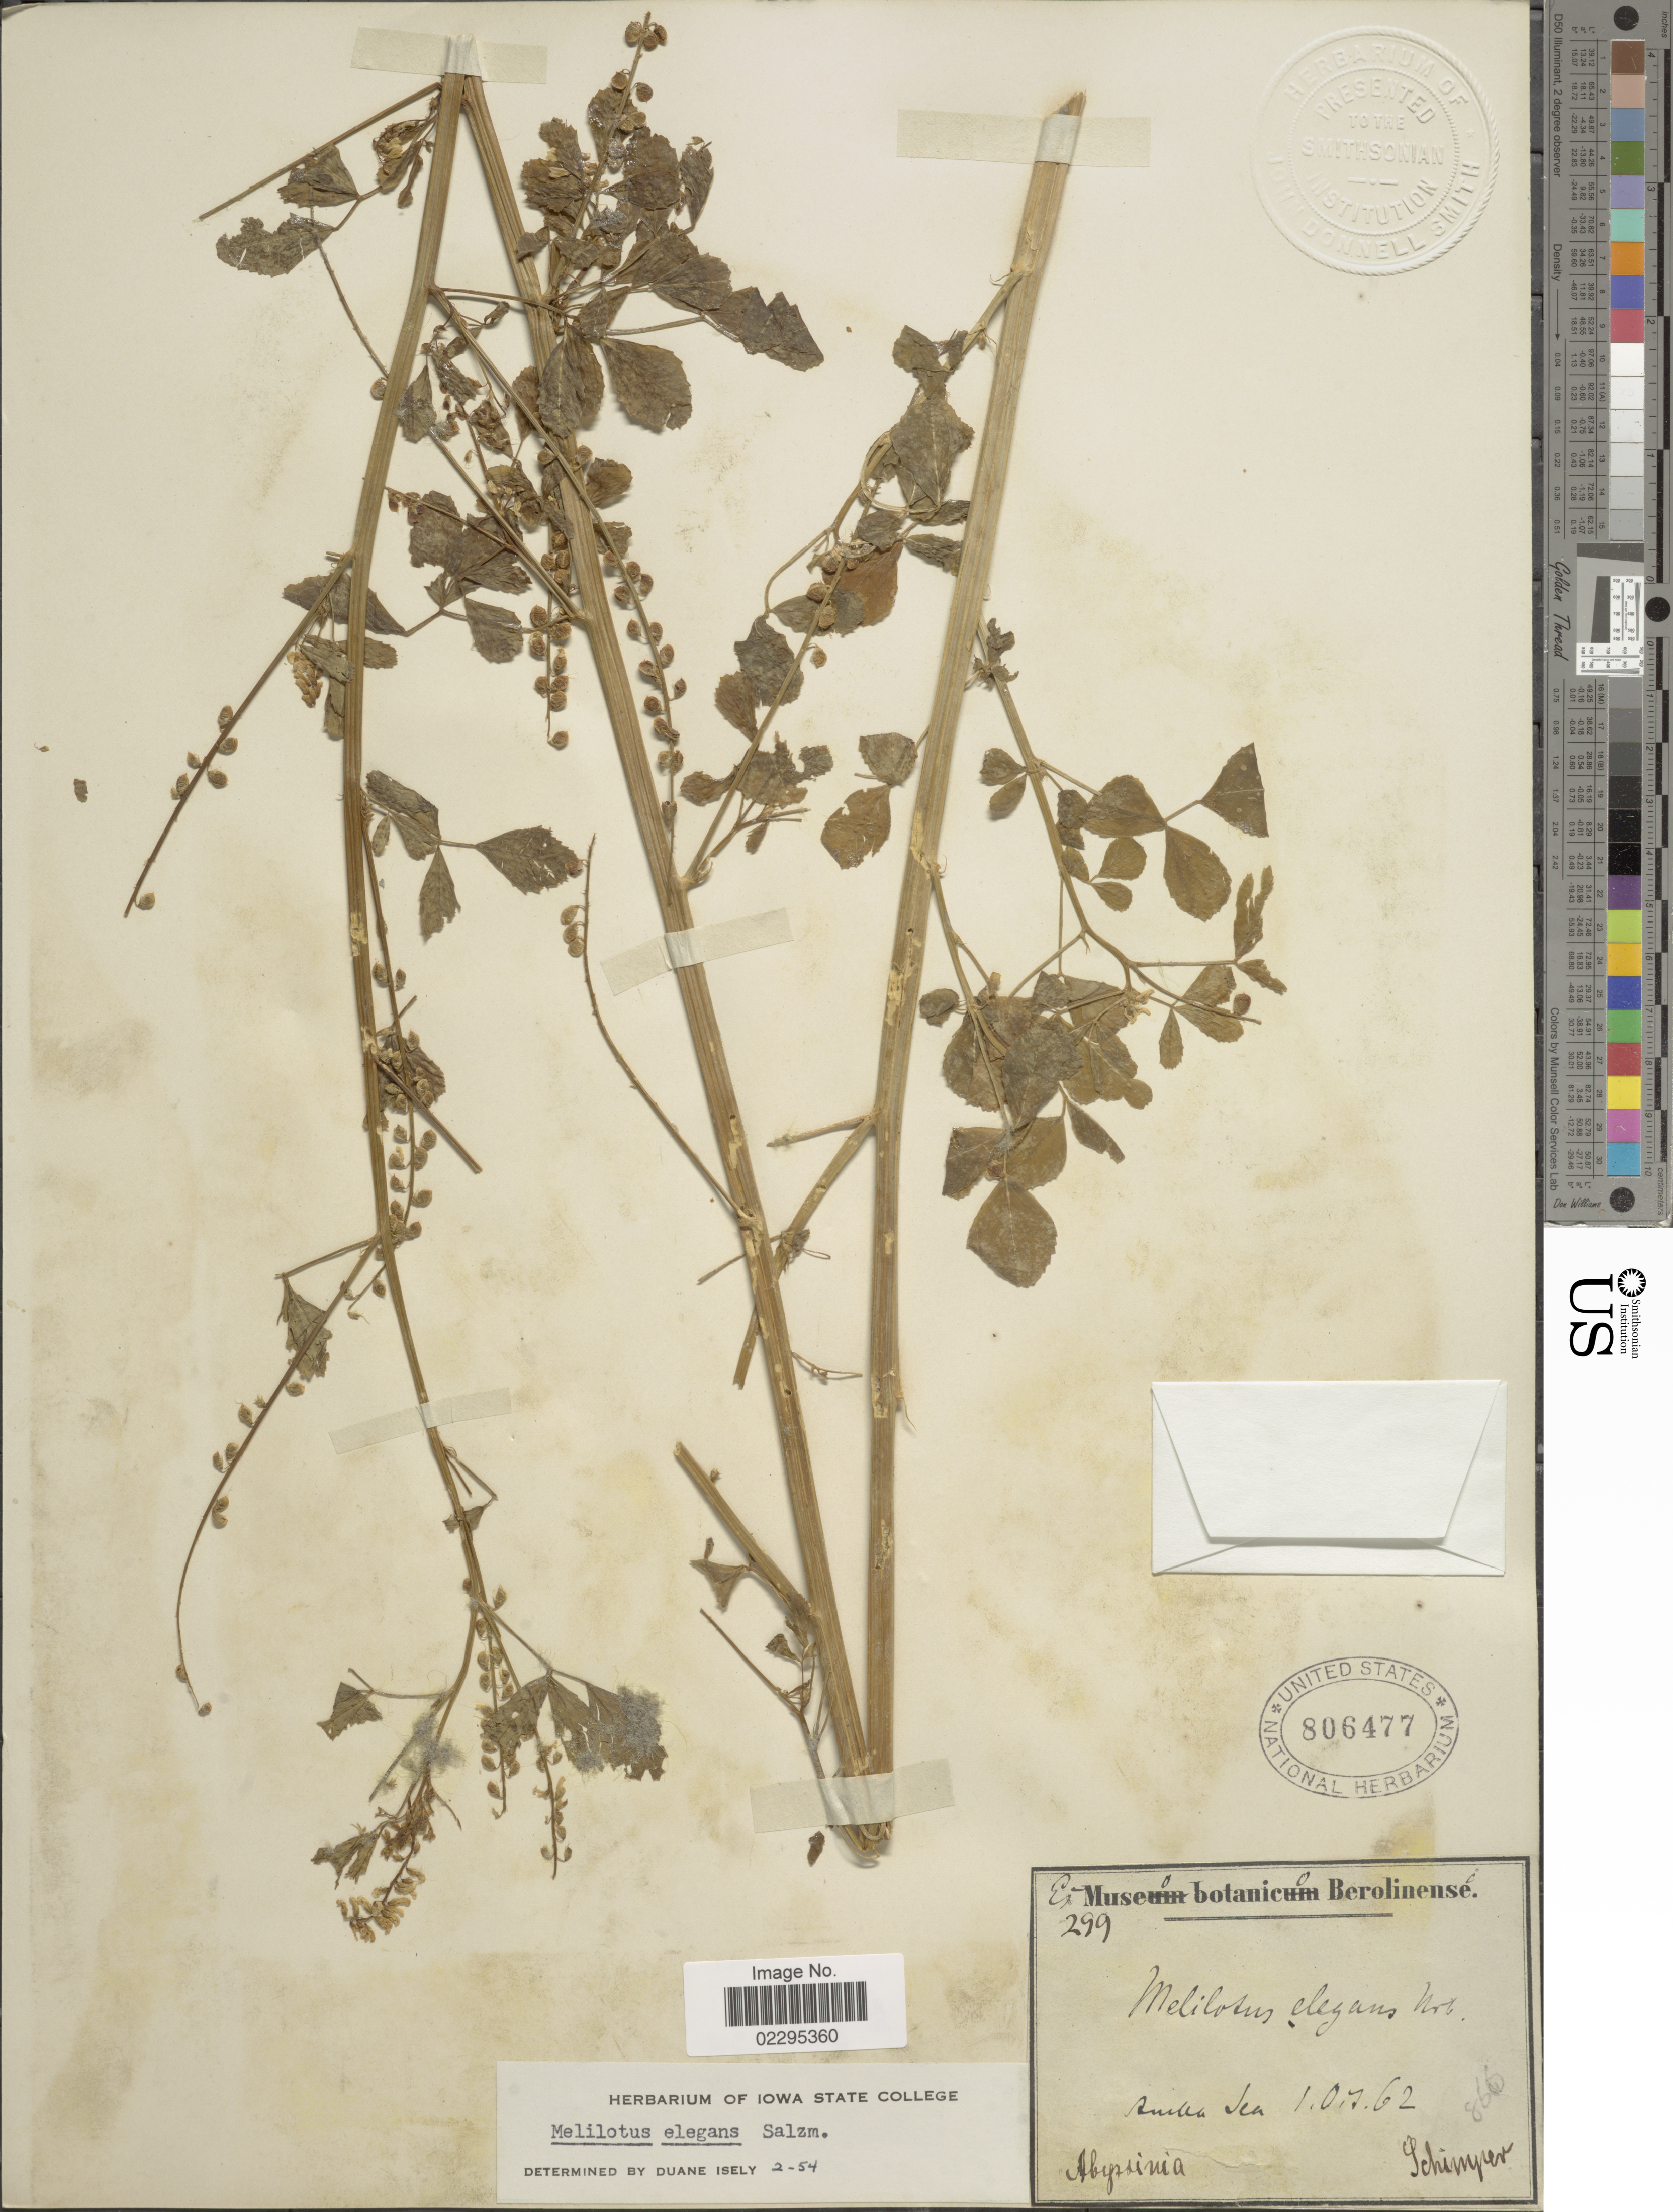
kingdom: Plantae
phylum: Tracheophyta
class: Magnoliopsida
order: Fabales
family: Fabaceae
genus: Melilotus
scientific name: Melilotus elegans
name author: Salzm. ex Ser.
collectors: -. Schimper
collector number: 299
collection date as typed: Transcribed d/m/y: 1/7/62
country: Eritrea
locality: Abyssinia.Amba [interpreted] [unsure placement]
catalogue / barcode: US 806477